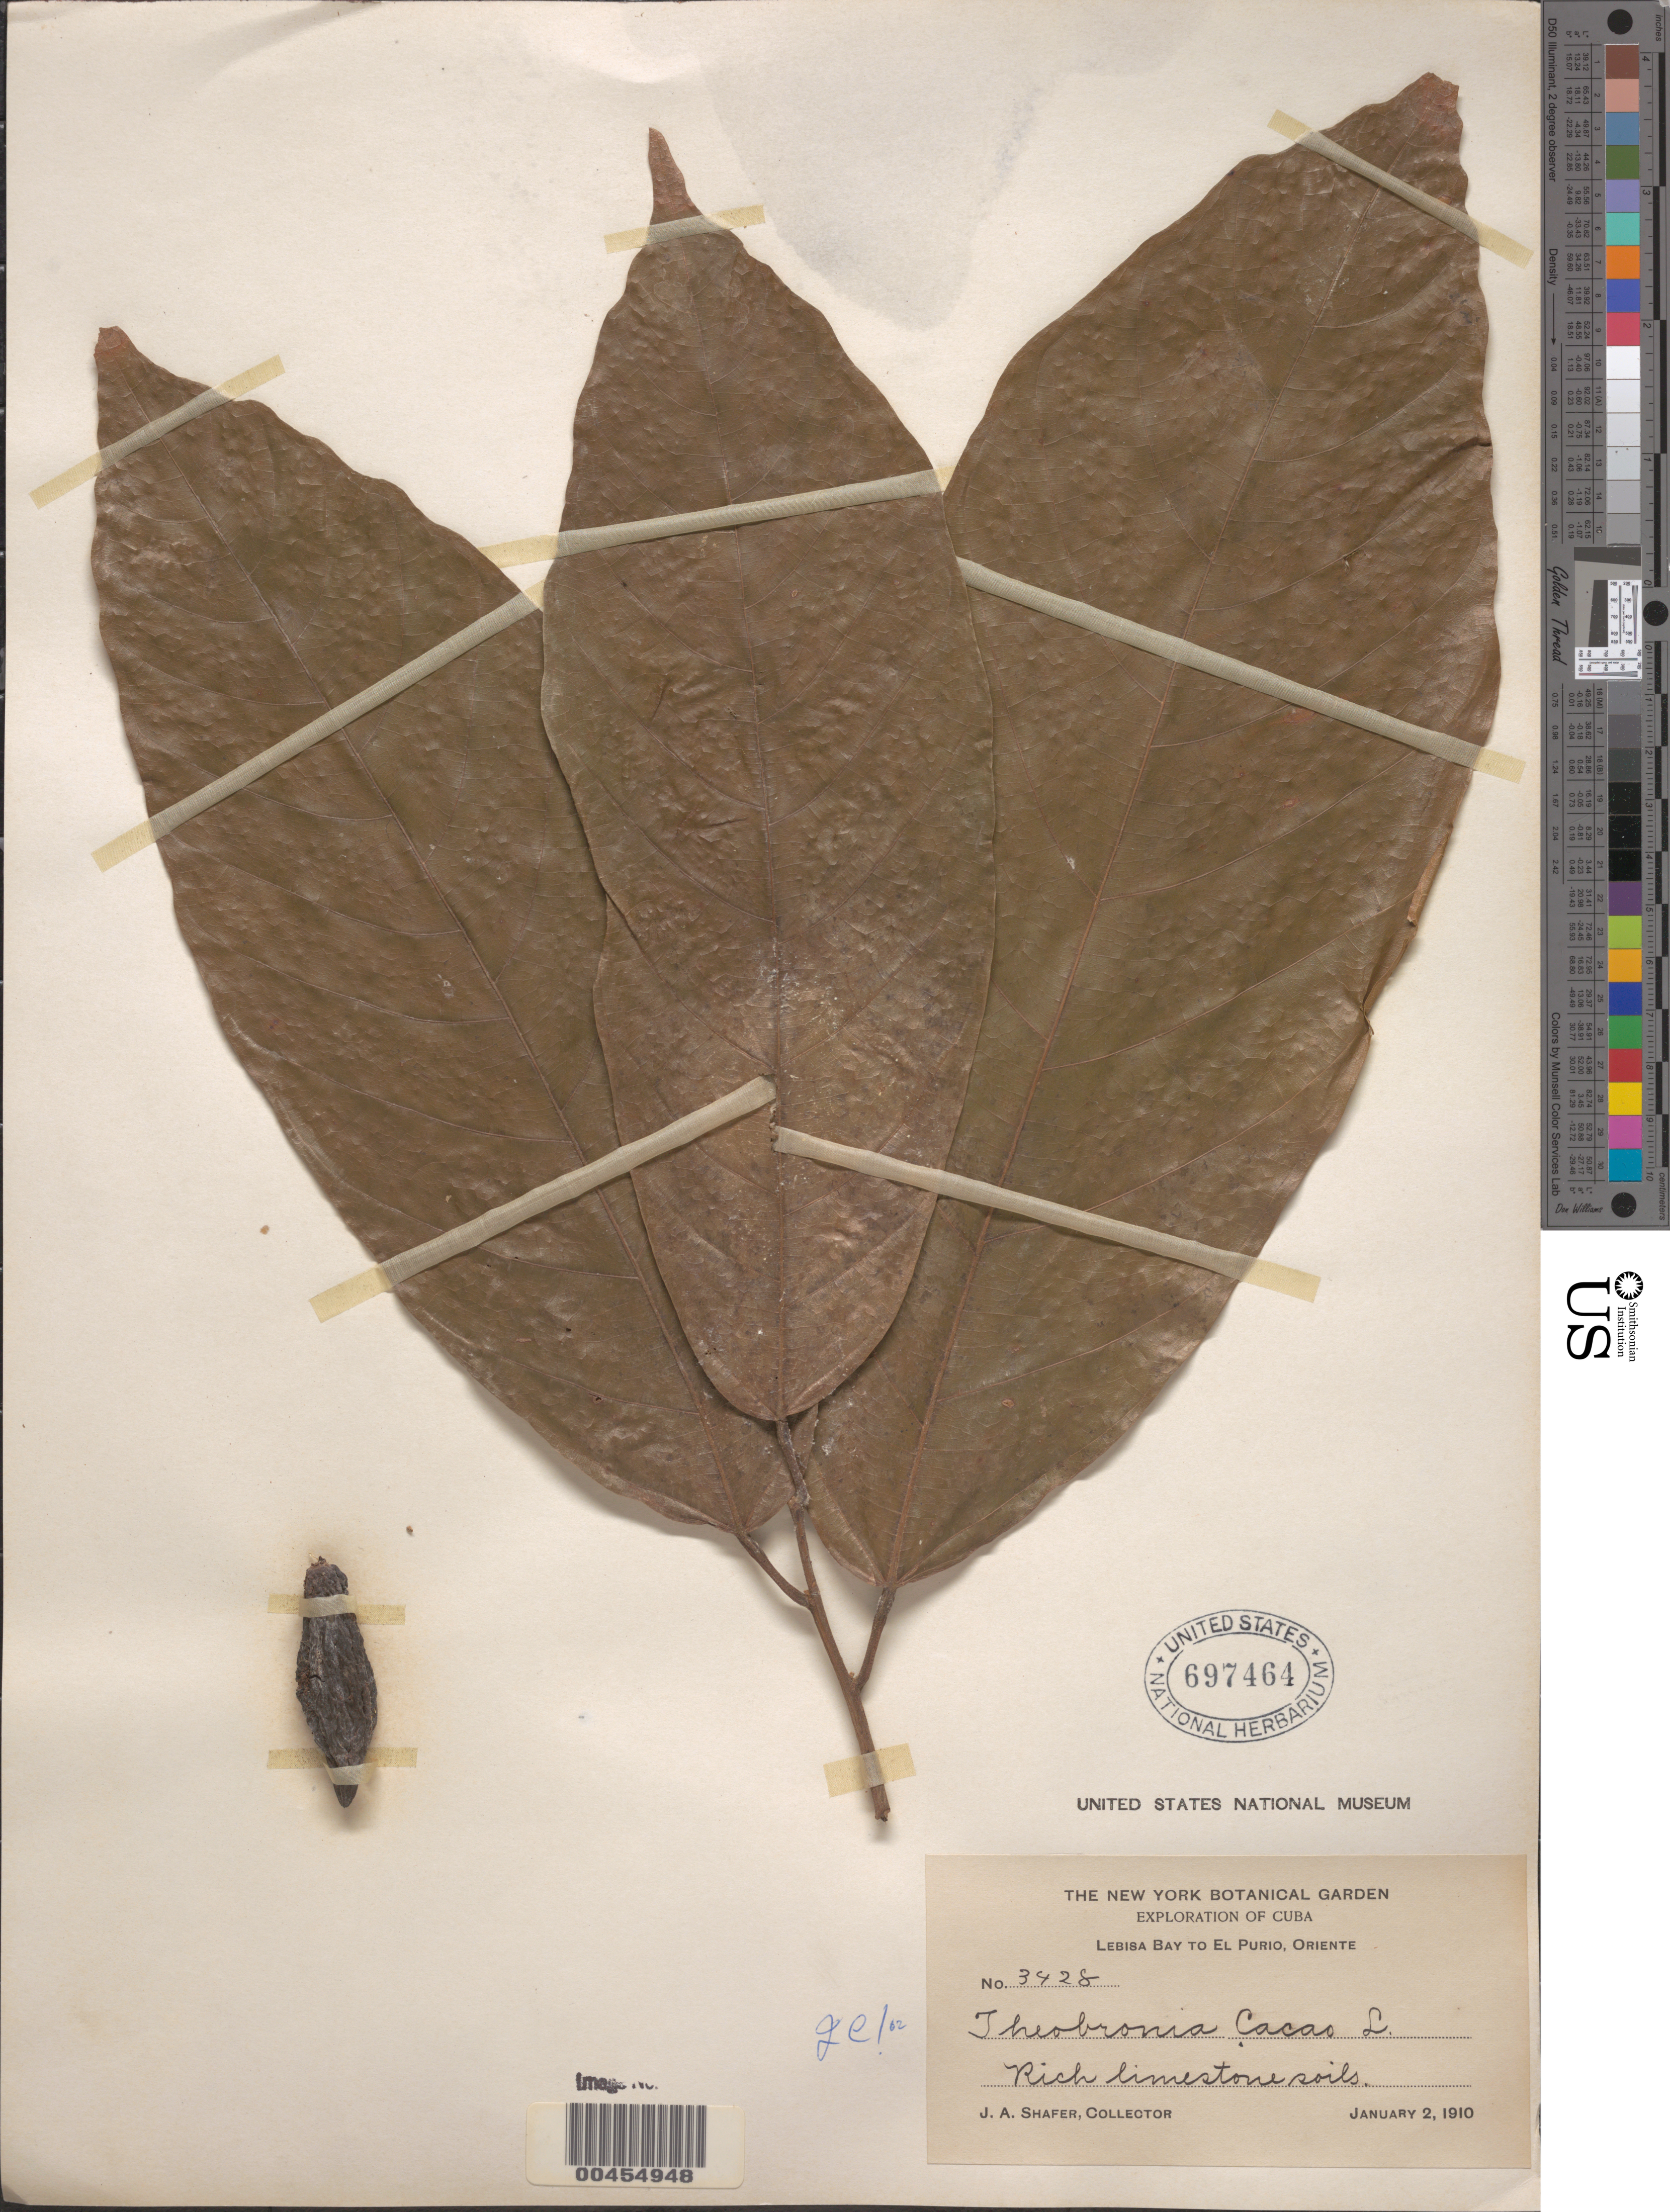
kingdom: Plantae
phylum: Tracheophyta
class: Magnoliopsida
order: Malvales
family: Malvaceae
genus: Theobroma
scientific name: Theobroma cacao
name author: L.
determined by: Cuatrecasas, J.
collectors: J. A. Shafer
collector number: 3428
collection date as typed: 02 Jan 1910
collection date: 1910-01-02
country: Cuba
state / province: Holguín / Santiago de Cuba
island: Greater Antilles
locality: Lebiba Bay to El Purio. [In the former Oriente Province.]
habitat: Rich limestone soils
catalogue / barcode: US 697494